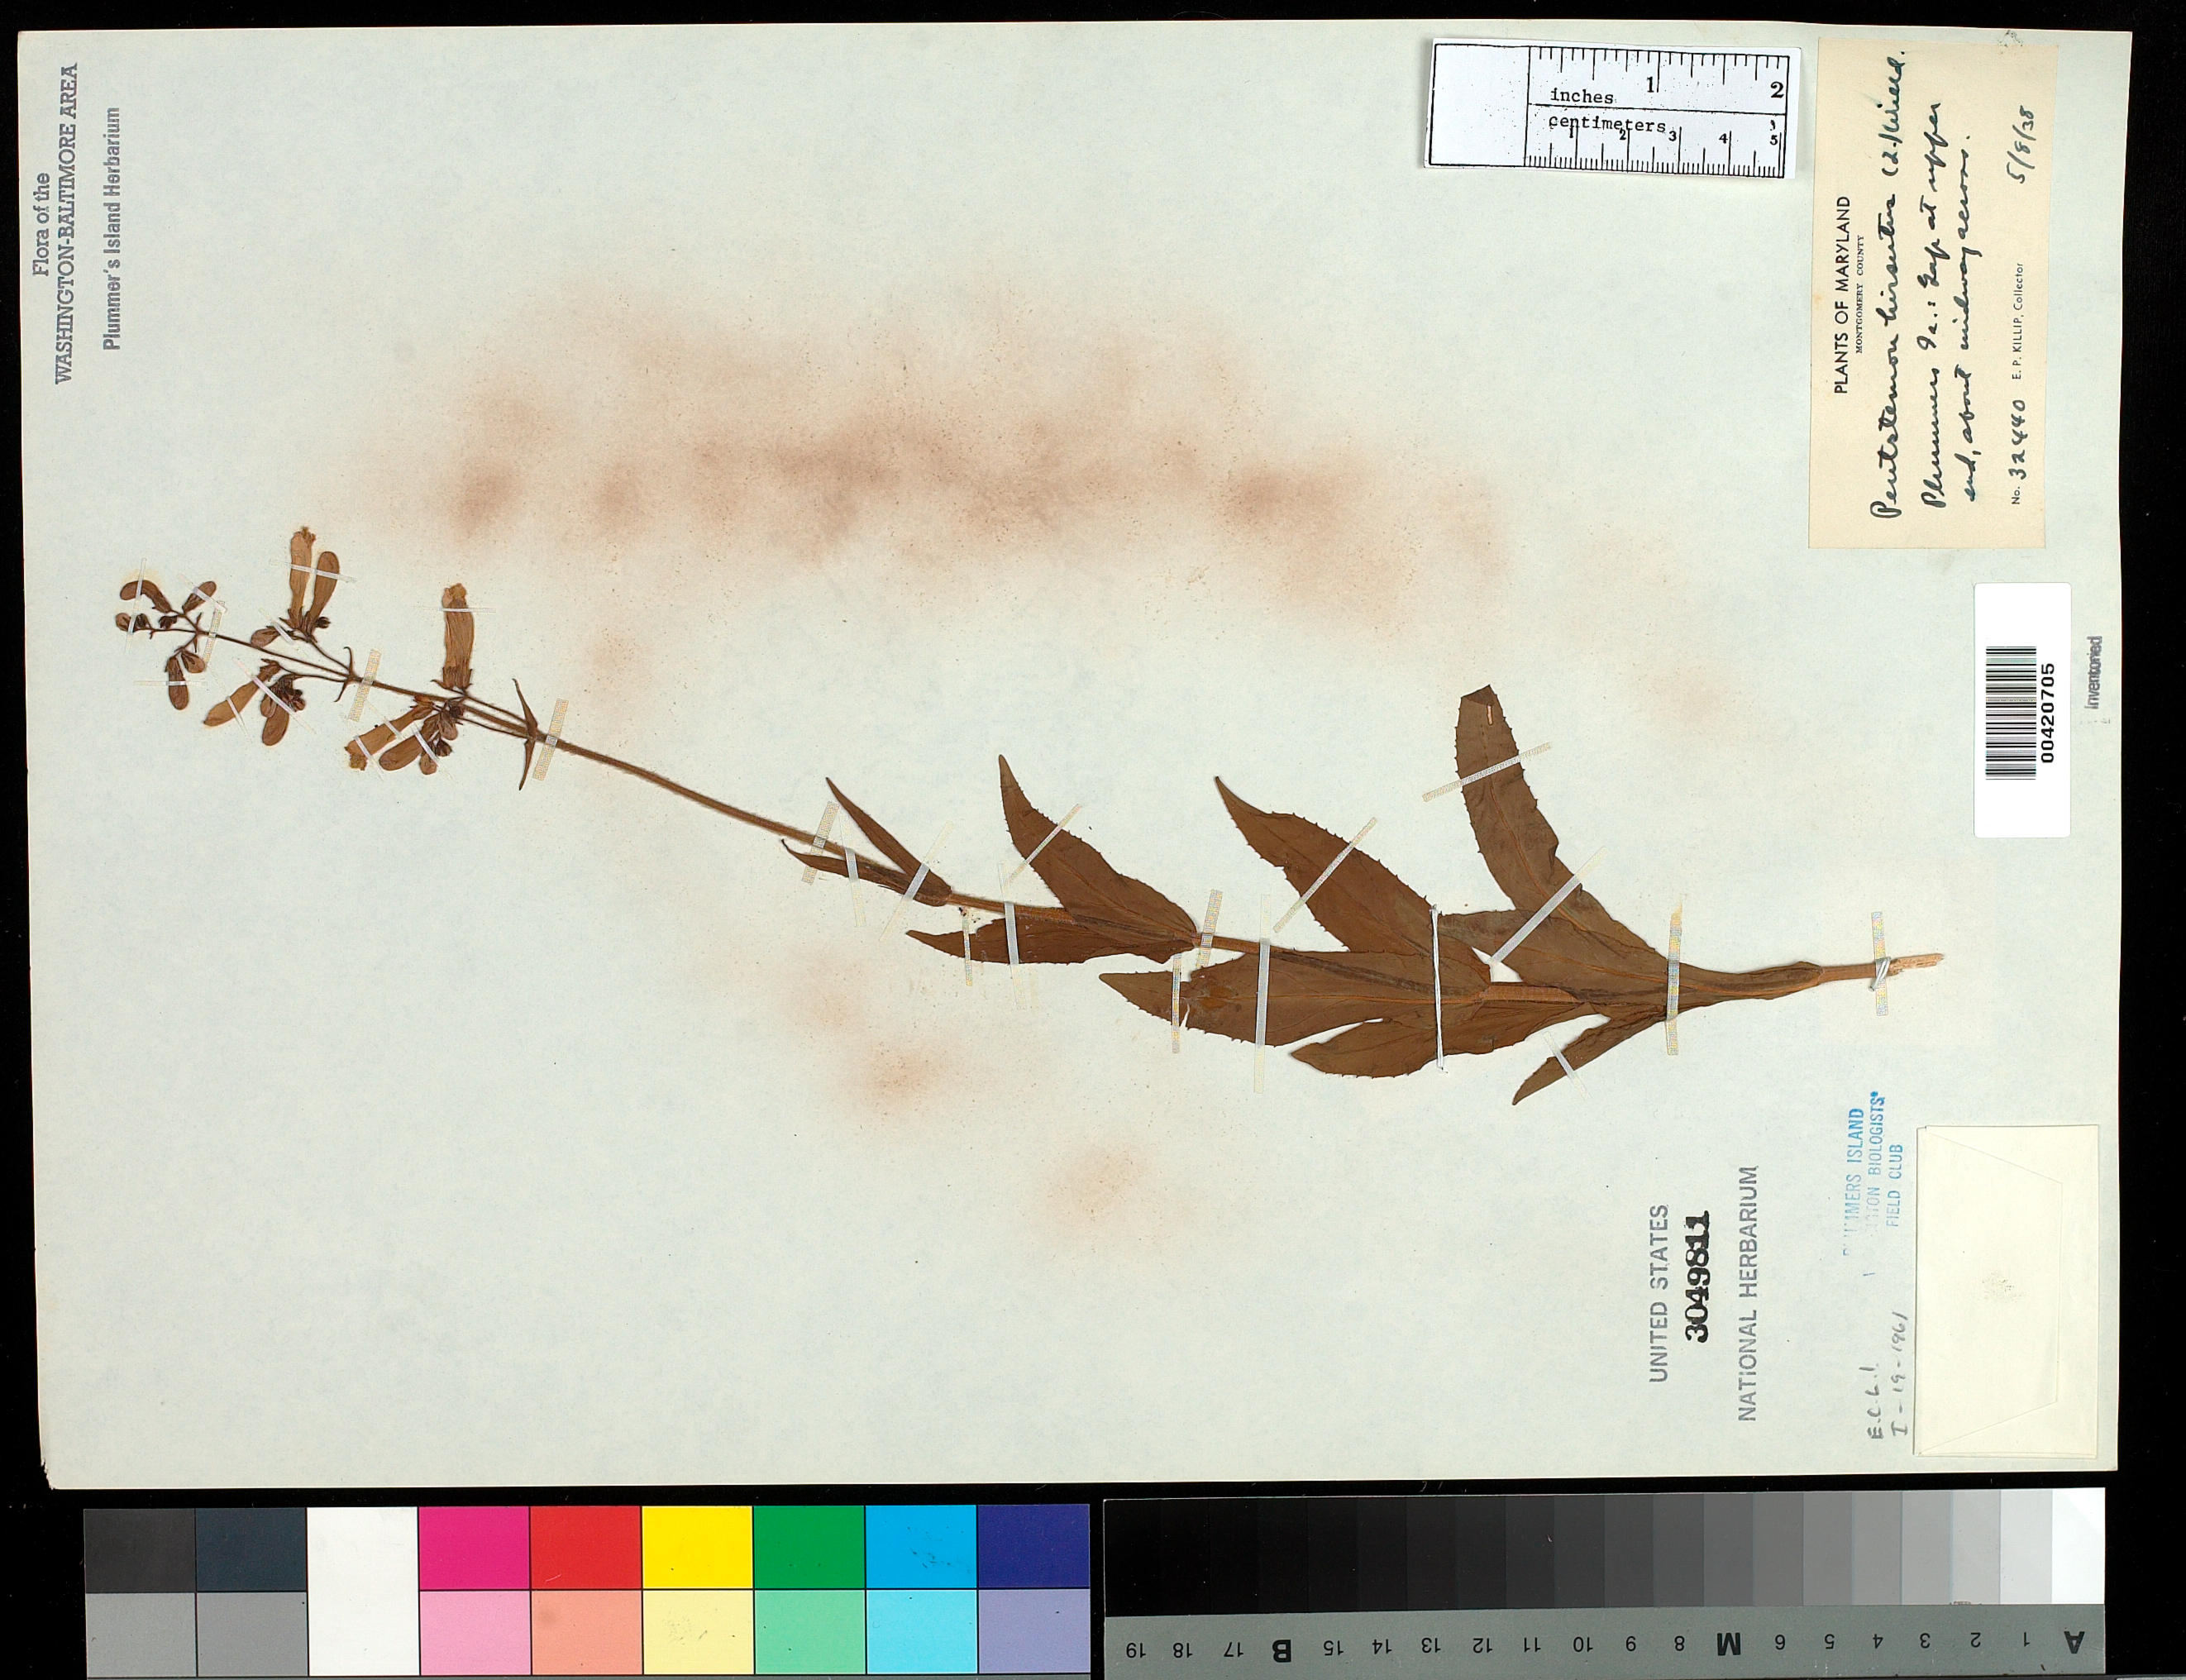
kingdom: Plantae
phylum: Tracheophyta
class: Magnoliopsida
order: Lamiales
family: Plantaginaceae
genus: Penstemon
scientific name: Penstemon hirsutus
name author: (L.) Willd.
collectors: E. P. Killip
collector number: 32440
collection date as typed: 08 May 1938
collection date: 1938-05-08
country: United States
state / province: Maryland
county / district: Montgomery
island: Plummers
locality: Plummer's Island; Gap at upper end, about midway across C. & O. Canal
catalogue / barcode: US 3049811